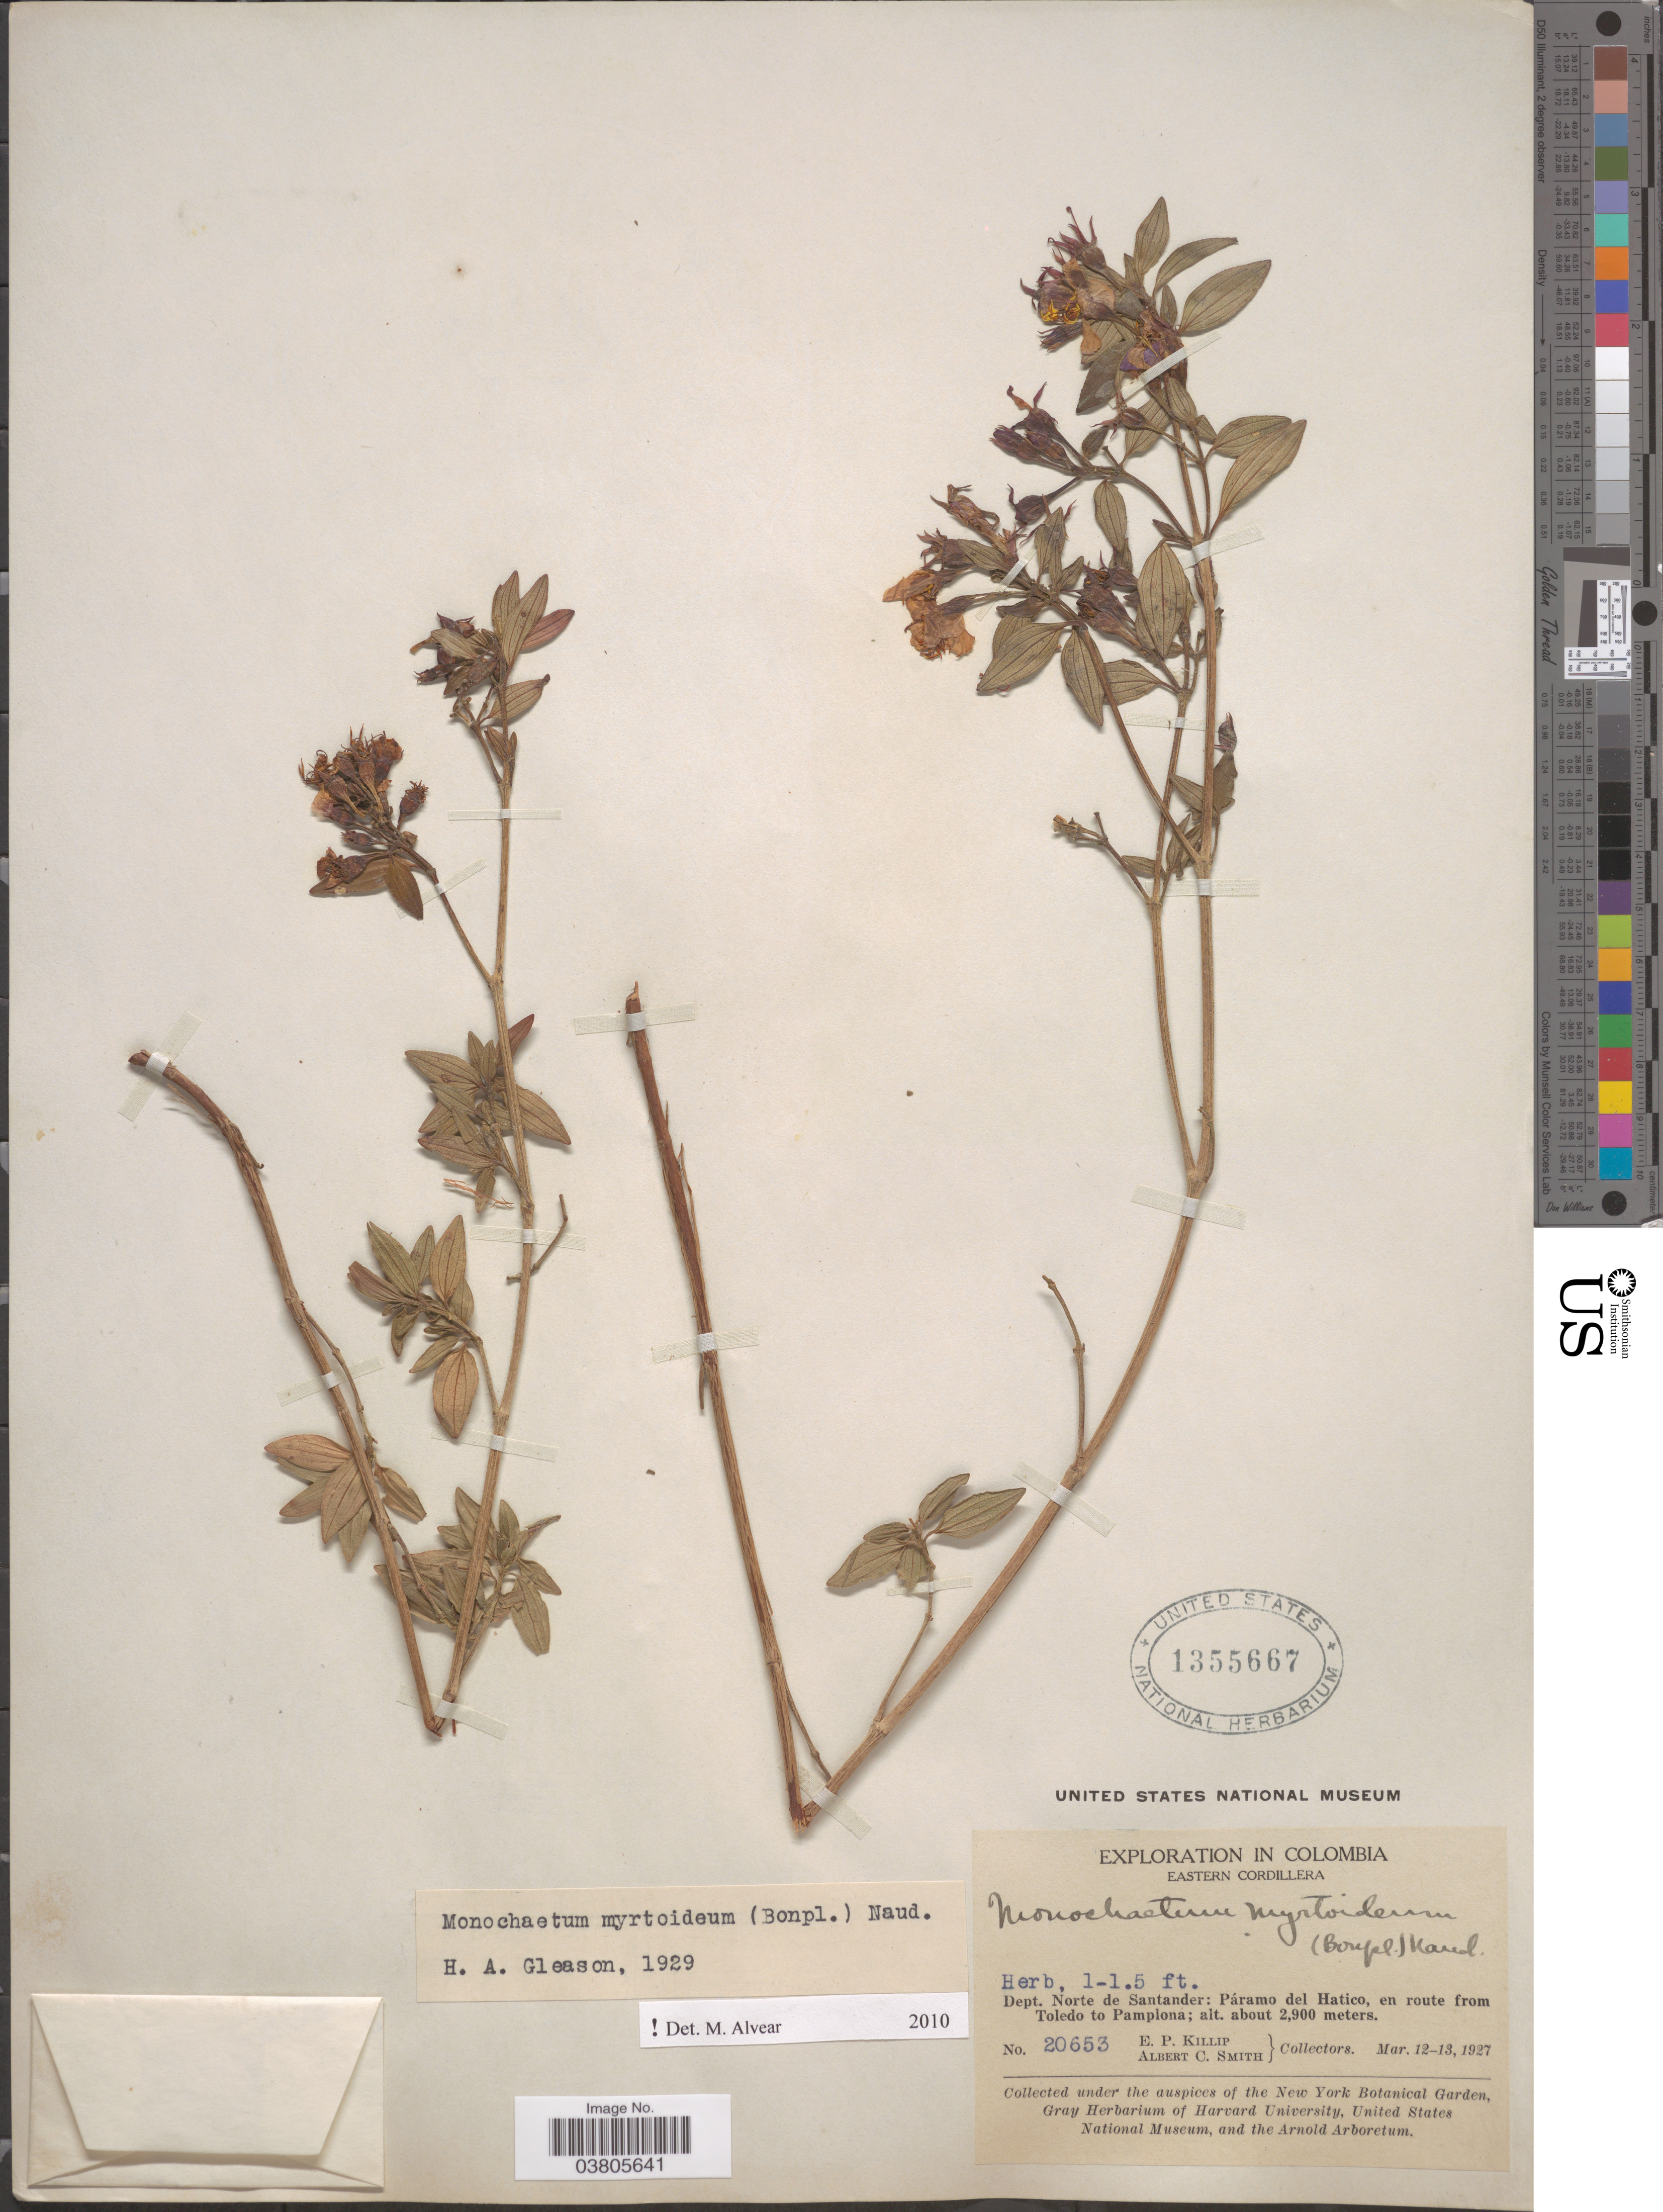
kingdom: Plantae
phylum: Tracheophyta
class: Magnoliopsida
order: Myrtales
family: Melastomataceae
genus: Monochaetum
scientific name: Monochaetum myrtoideum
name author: Naudin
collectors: E. P. Killip & A. C. Smith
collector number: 20653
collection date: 1927-03-12/1927-03-13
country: Colombia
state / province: Norte de Santander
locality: Eastern Cordillera. Dept. Norte de Santander: Páramo del Hatico, en route from Toledo to Pamplona.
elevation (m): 2900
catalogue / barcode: US 1355667